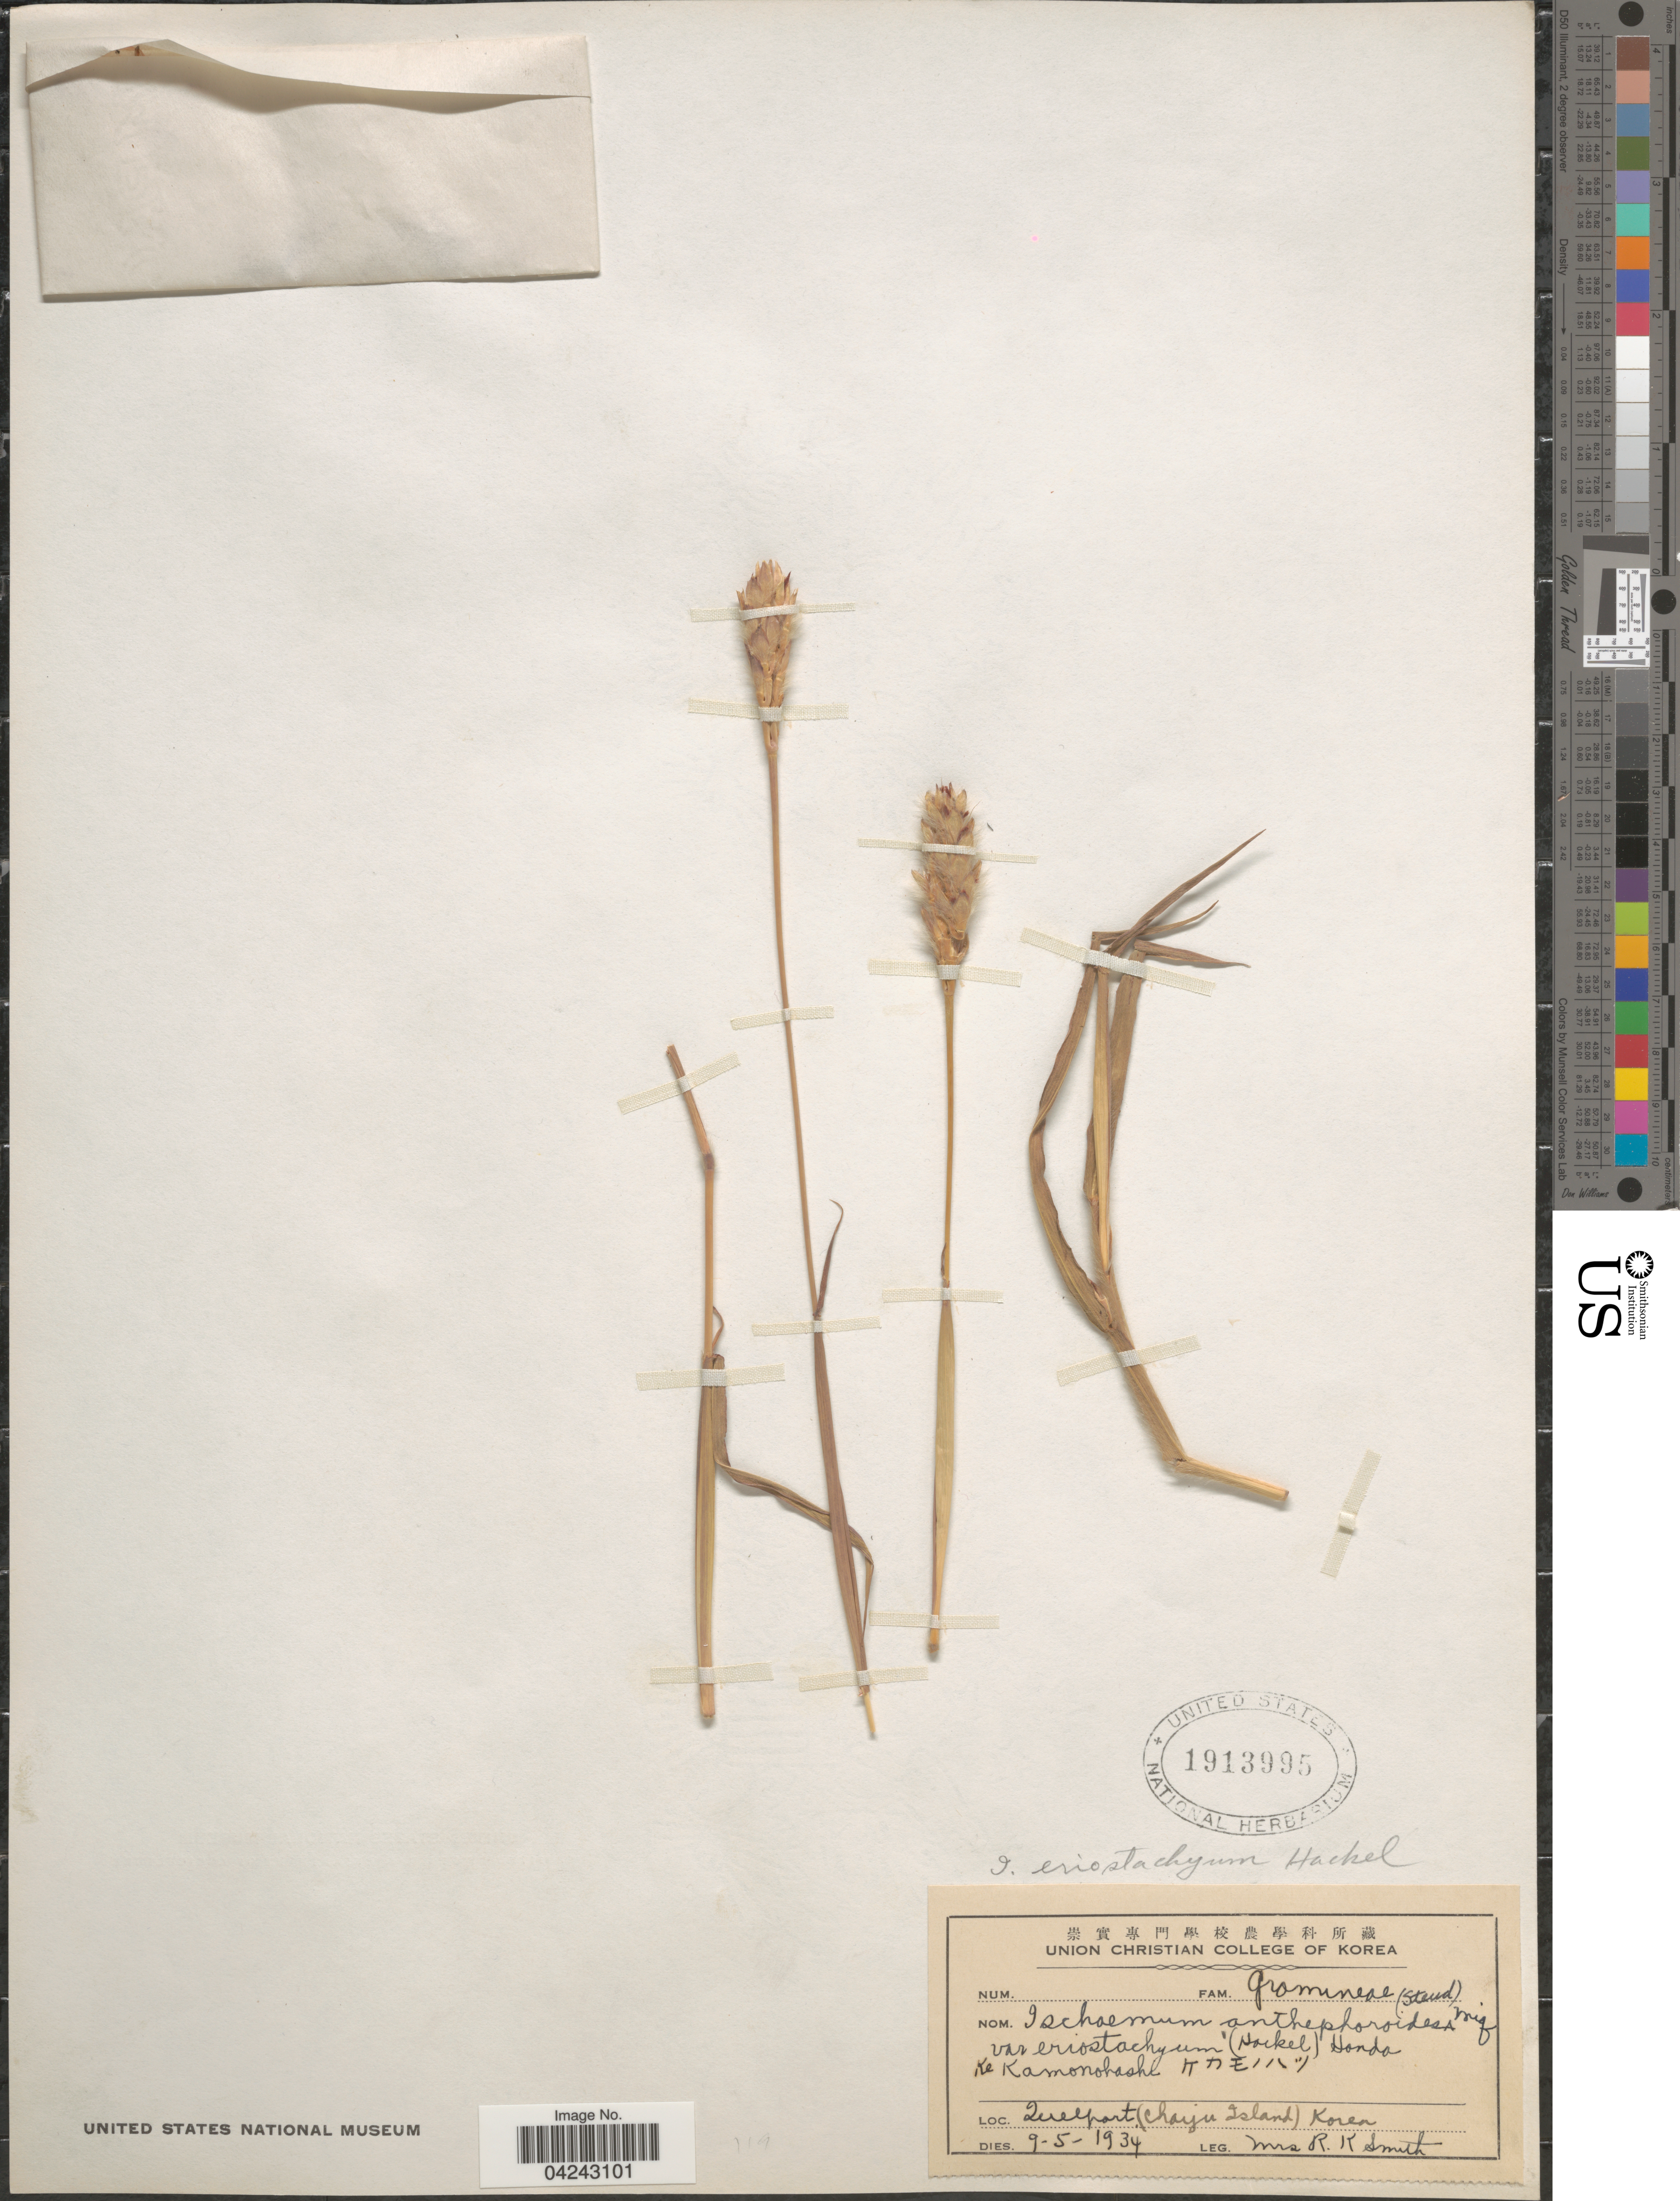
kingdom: Plantae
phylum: Tracheophyta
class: Liliopsida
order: Poales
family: Poaceae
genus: Ischaemum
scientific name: Ischaemum anthephoroides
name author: (Steud.) Miq.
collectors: Mrs. R. K. Smith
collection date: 1934-05-09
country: South Korea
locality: Quelpart. (Chayu Island).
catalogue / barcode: US 1913995